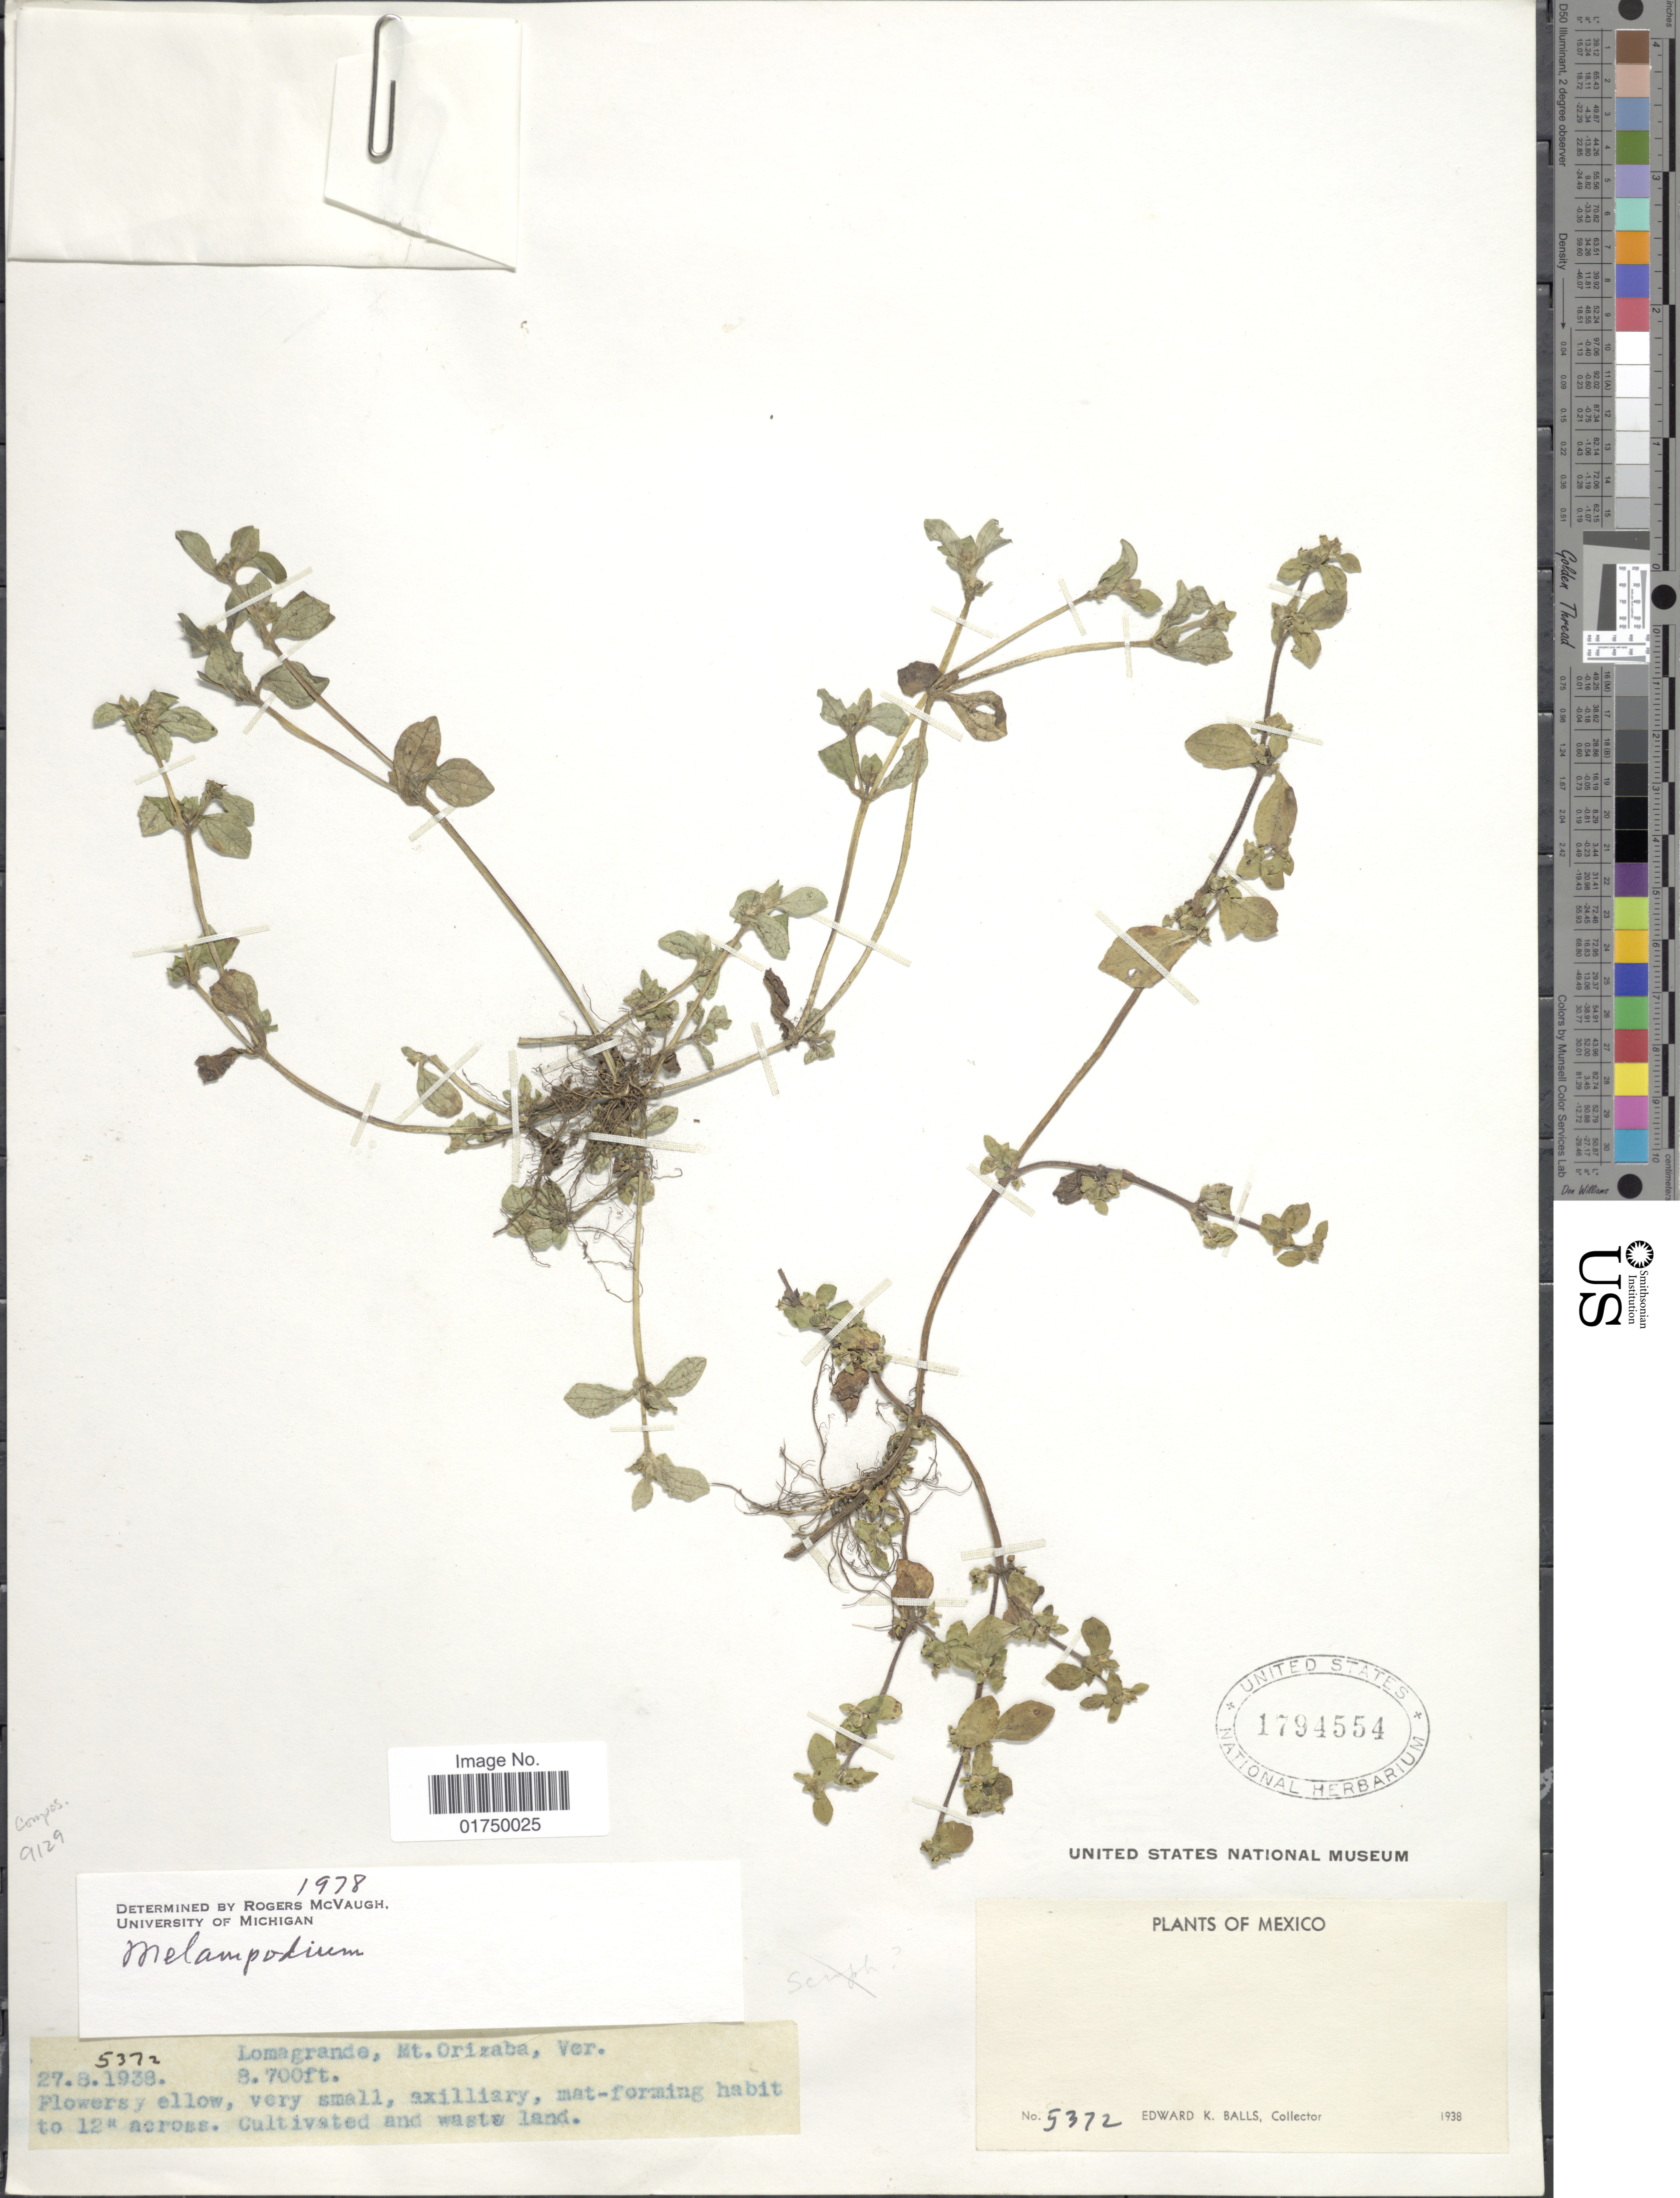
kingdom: Plantae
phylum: Tracheophyta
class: Magnoliopsida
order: Asterales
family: Asteraceae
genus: Melampodium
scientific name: Melampodium sp.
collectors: E. K. Balls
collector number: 5372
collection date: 1938-08-27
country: Mexico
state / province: Veracruz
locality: Lomagrande, Mt. Orizaba, Ver.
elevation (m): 2652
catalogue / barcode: US 1794554